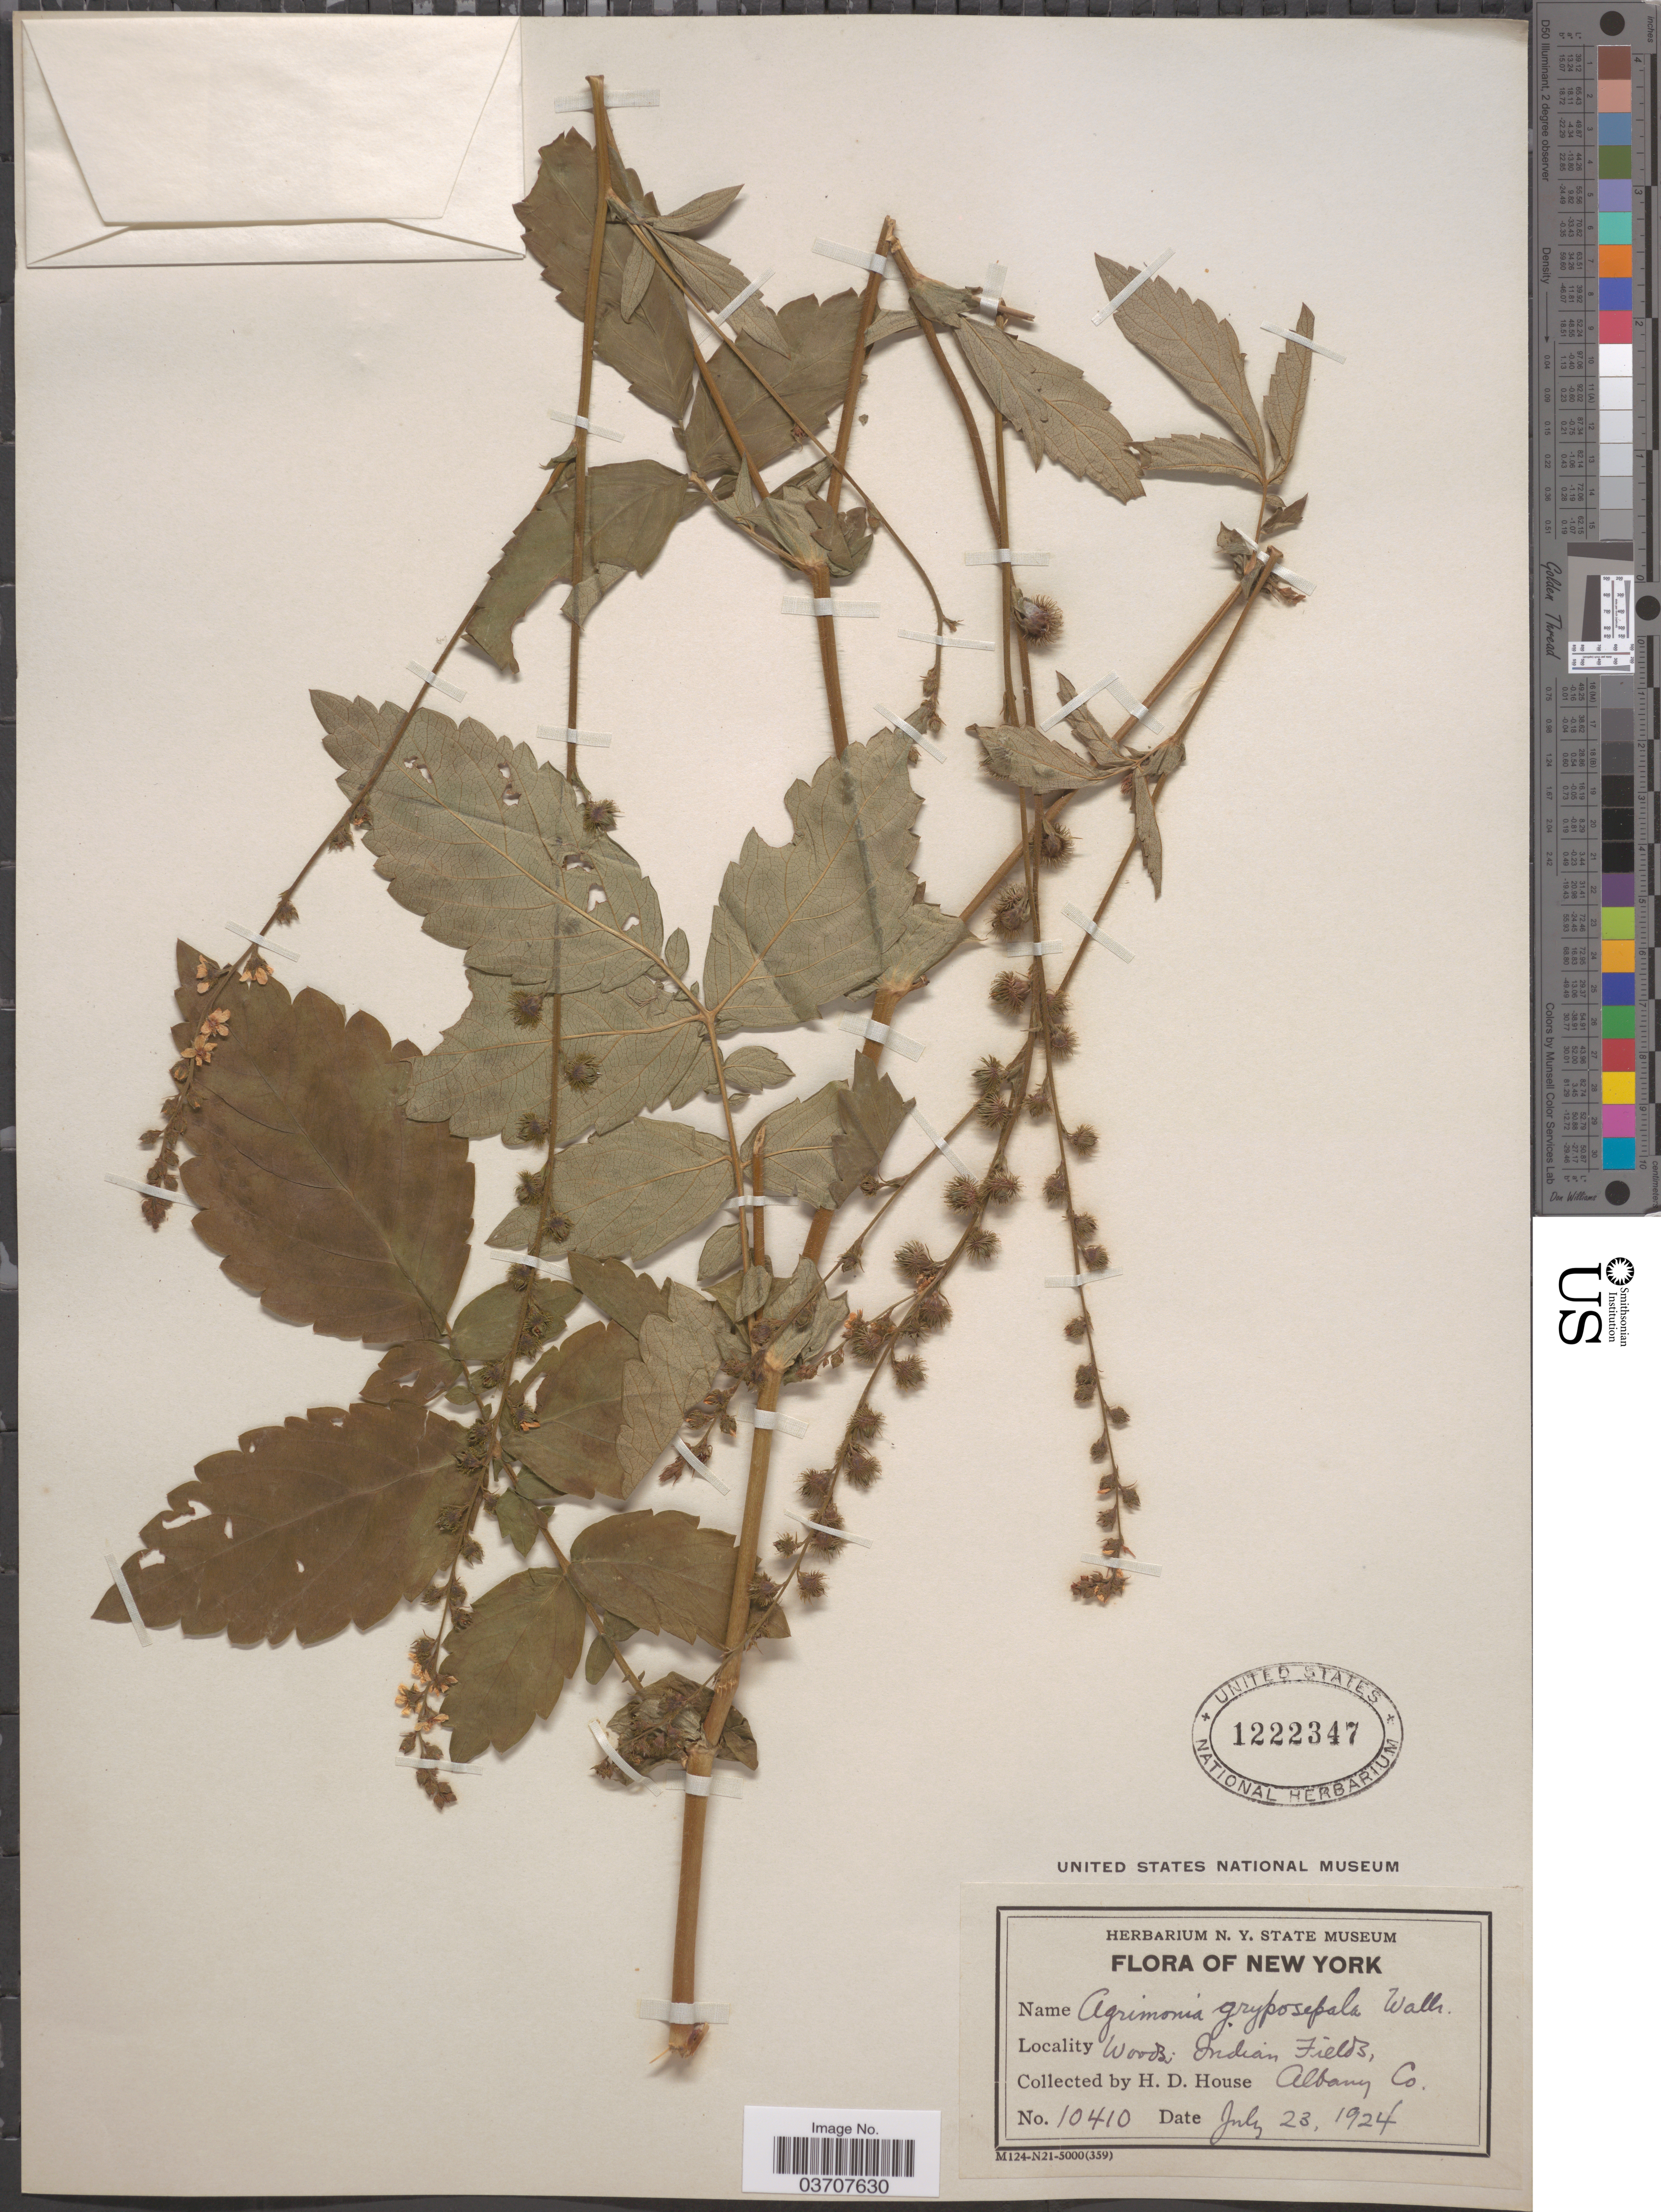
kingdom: Plantae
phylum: Tracheophyta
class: Magnoliopsida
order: Rosales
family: Rosaceae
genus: Agrimonia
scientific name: Agrimonia gryposepala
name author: Wallr.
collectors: H. D. House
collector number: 10410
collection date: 1924-07-23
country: United States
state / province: New York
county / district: Albany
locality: Indian Fields, Albany Co.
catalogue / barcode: US 1222347